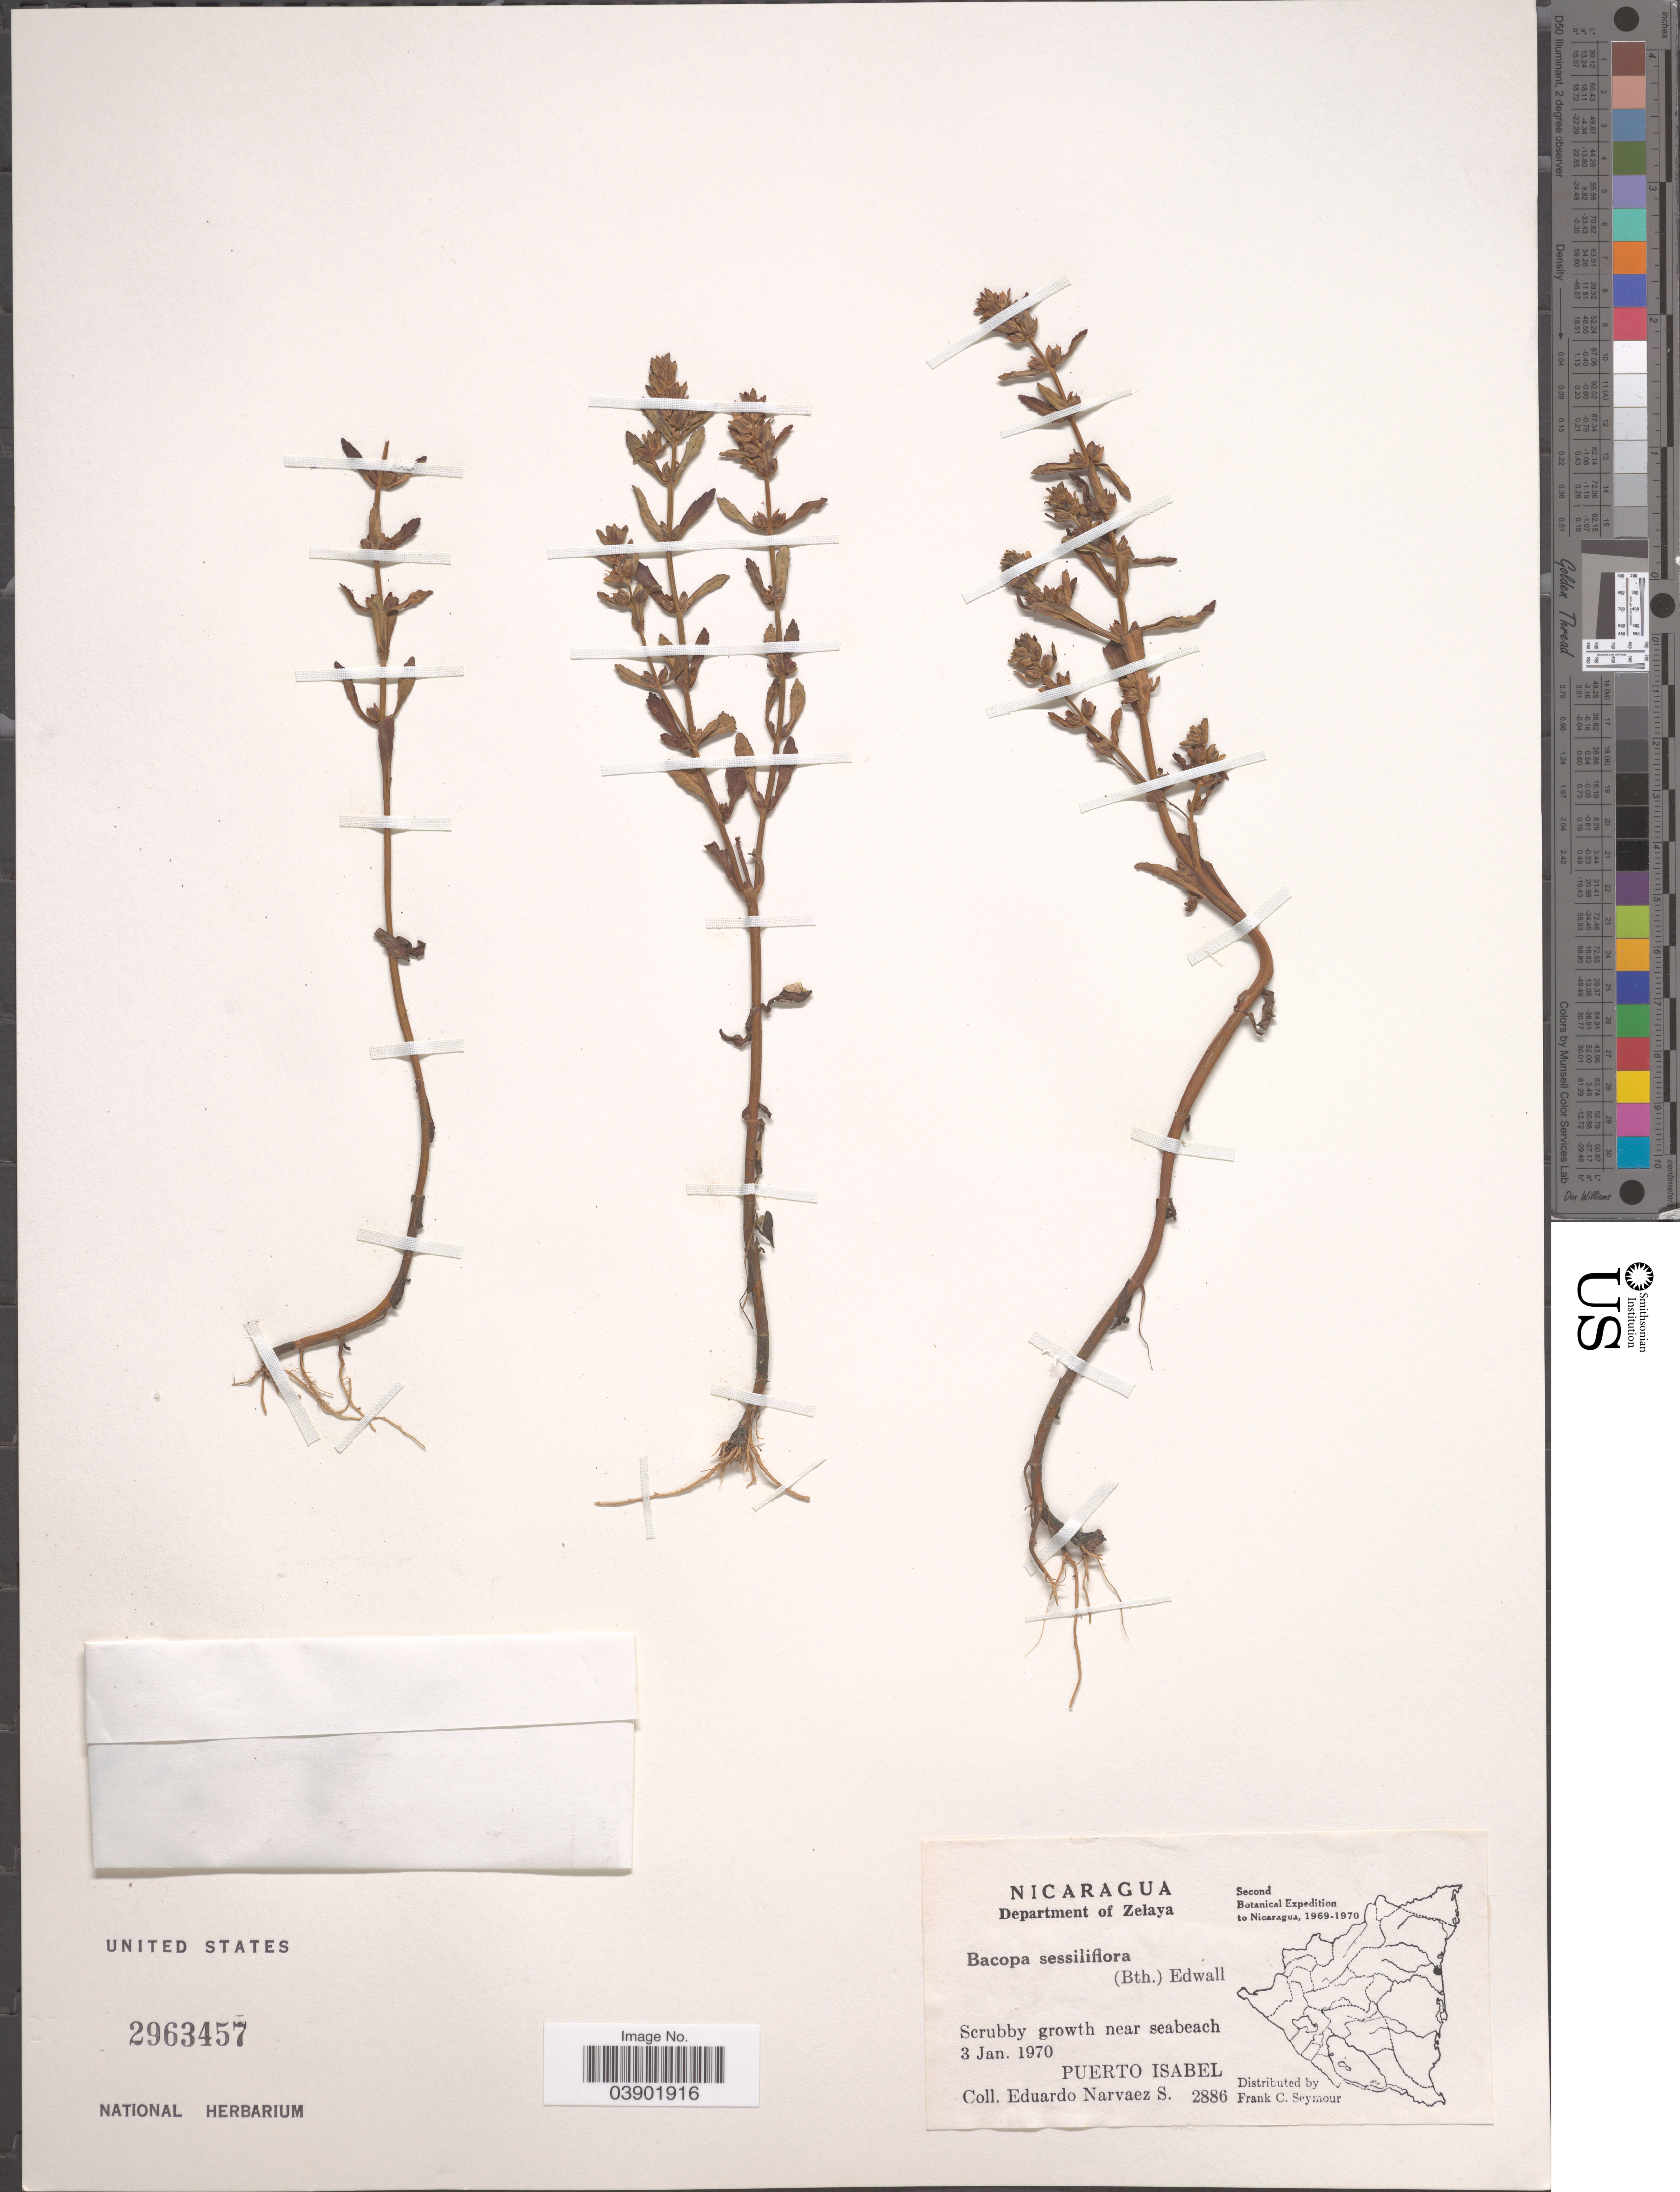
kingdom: Plantae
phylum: Tracheophyta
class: Magnoliopsida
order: Lamiales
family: Plantaginaceae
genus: Bacopa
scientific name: Bacopa sessiliflora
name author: (Benth.) Edwall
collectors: E. Narvaez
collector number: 2886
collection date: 1970-01-03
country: Nicaragua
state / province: Atlántico Norte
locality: Department of Zelaya. Puerto Isabel.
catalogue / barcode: US 2963457